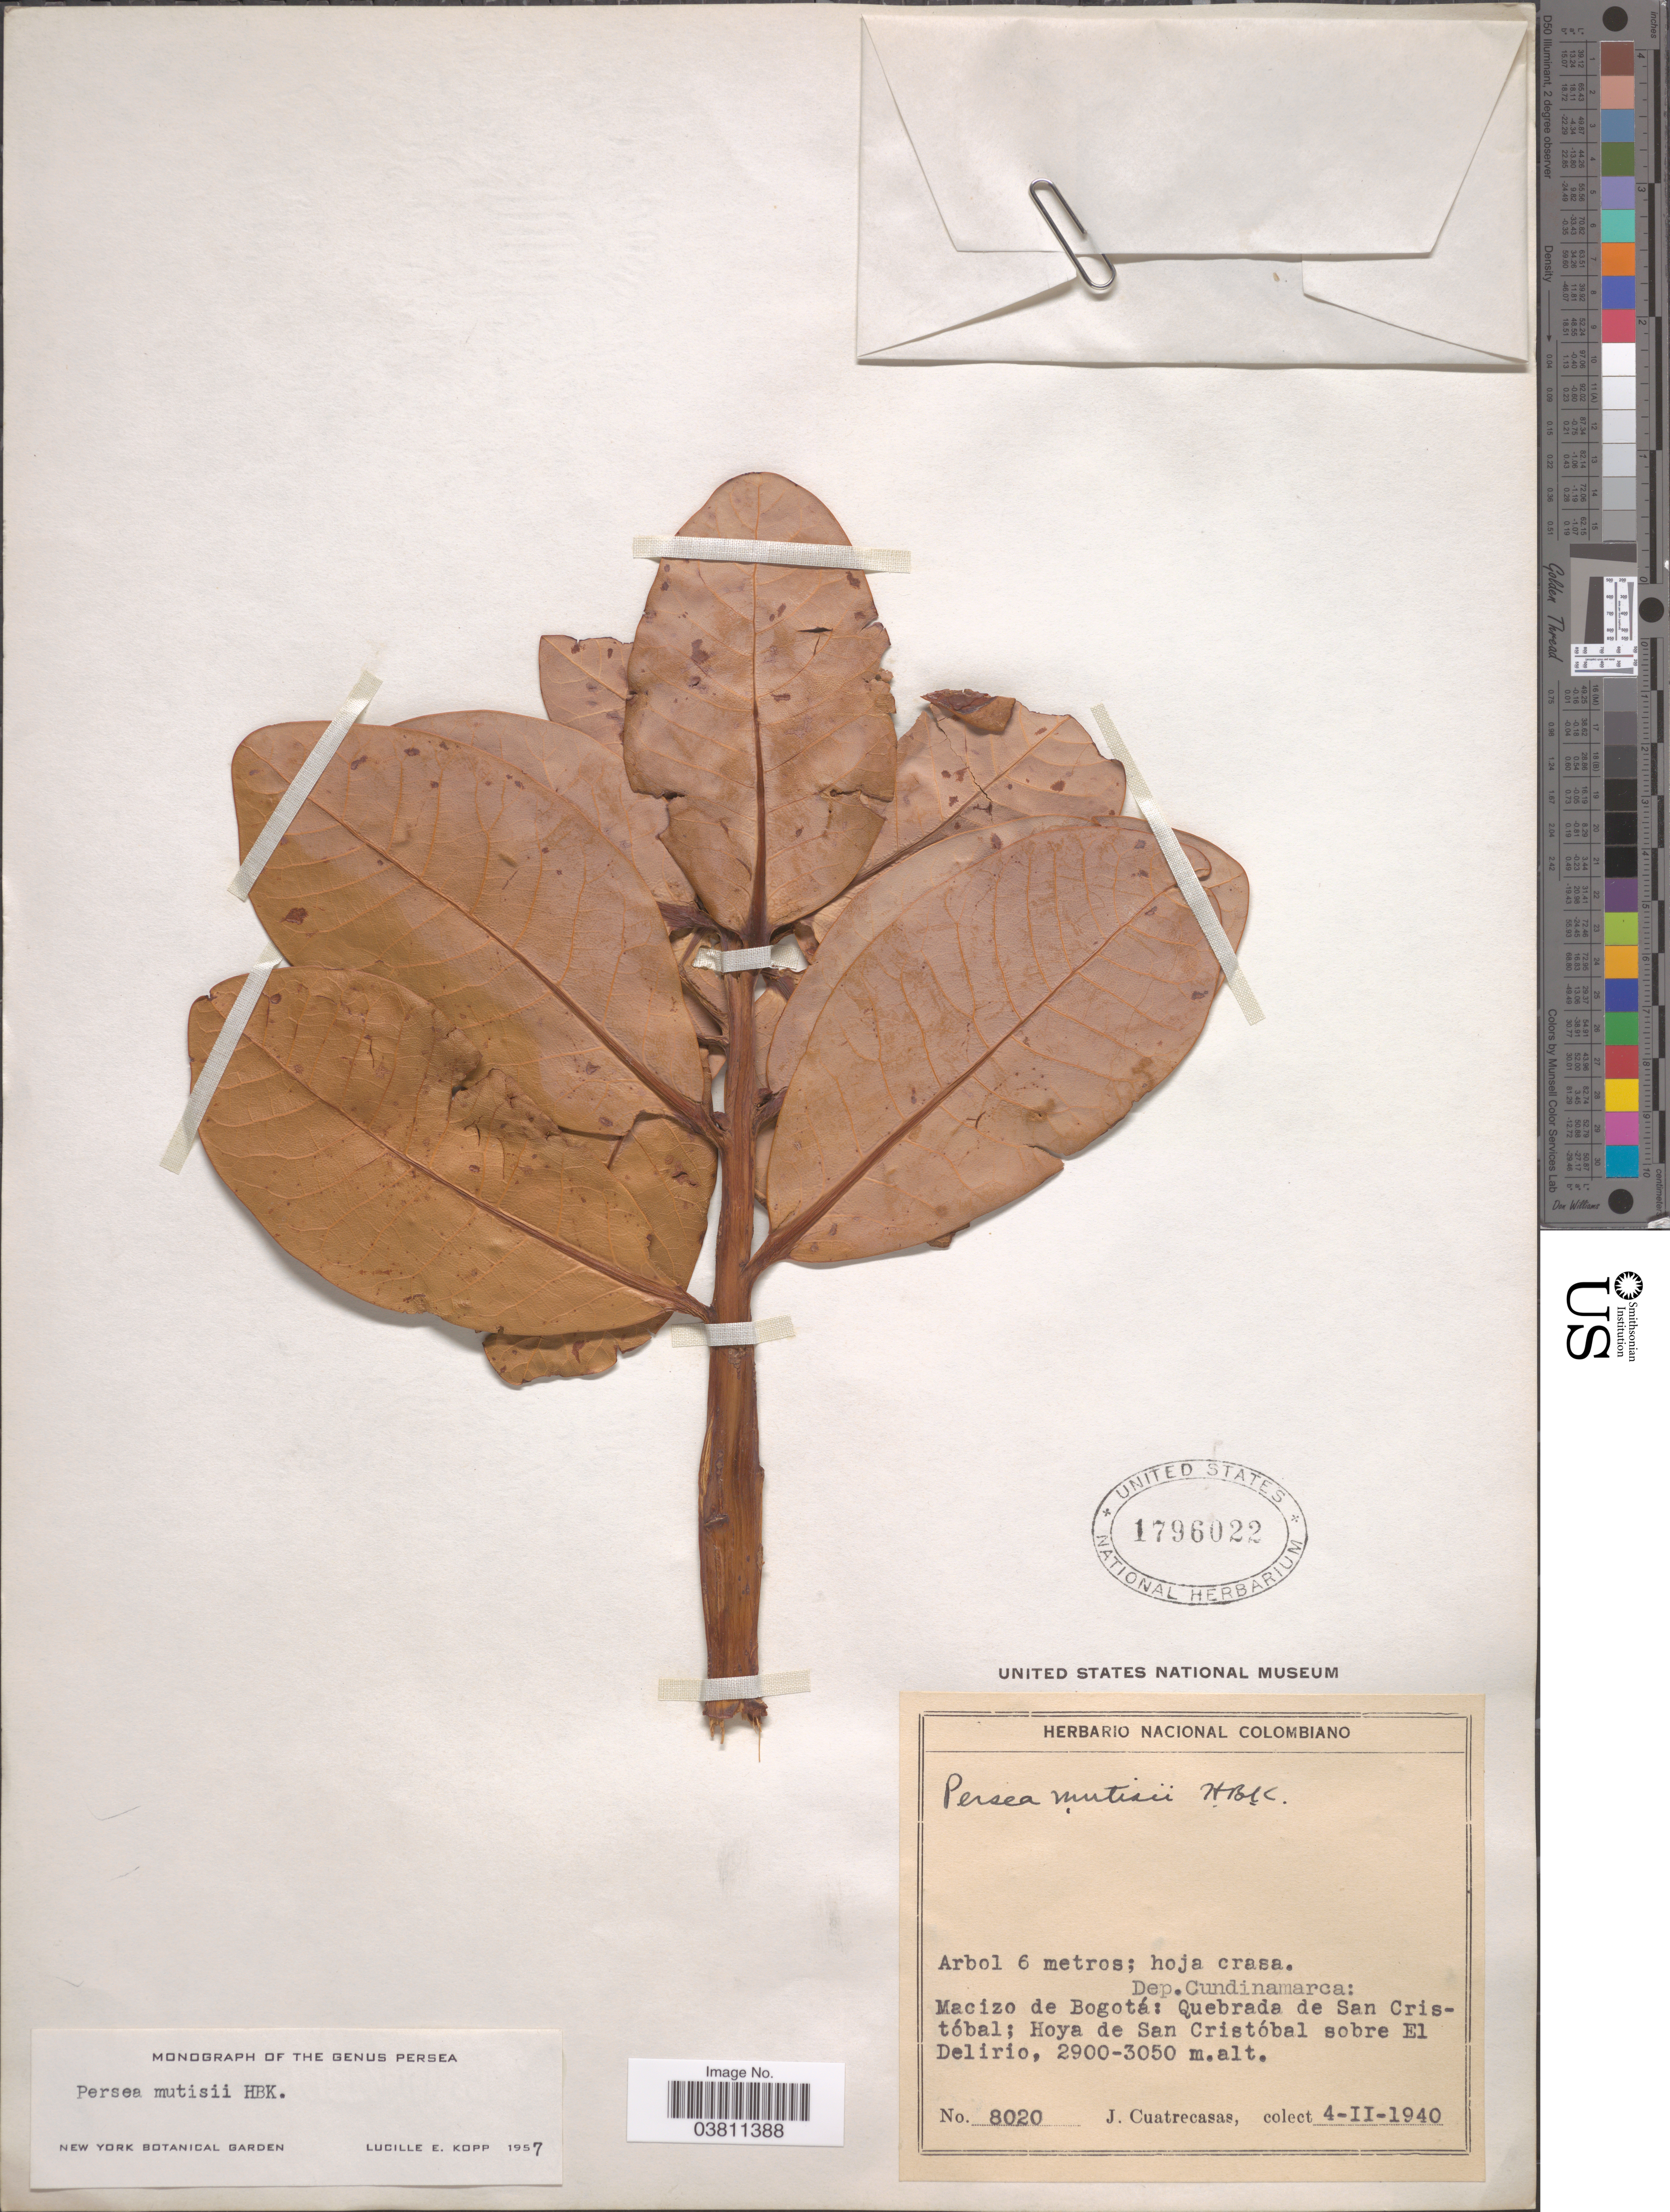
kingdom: Plantae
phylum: Tracheophyta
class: Magnoliopsida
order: Laurales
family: Lauraceae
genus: Persea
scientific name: Persea mutisii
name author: Kunth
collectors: J. Cuatrecasas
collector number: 8020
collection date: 1940-02-04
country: Colombia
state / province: Bogota D.C.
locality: Macizo de Bogotá: Quebrada de San Cristóbal; Hoya de San Cristóbal sobre El Delirio.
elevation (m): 2900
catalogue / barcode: US 1796022